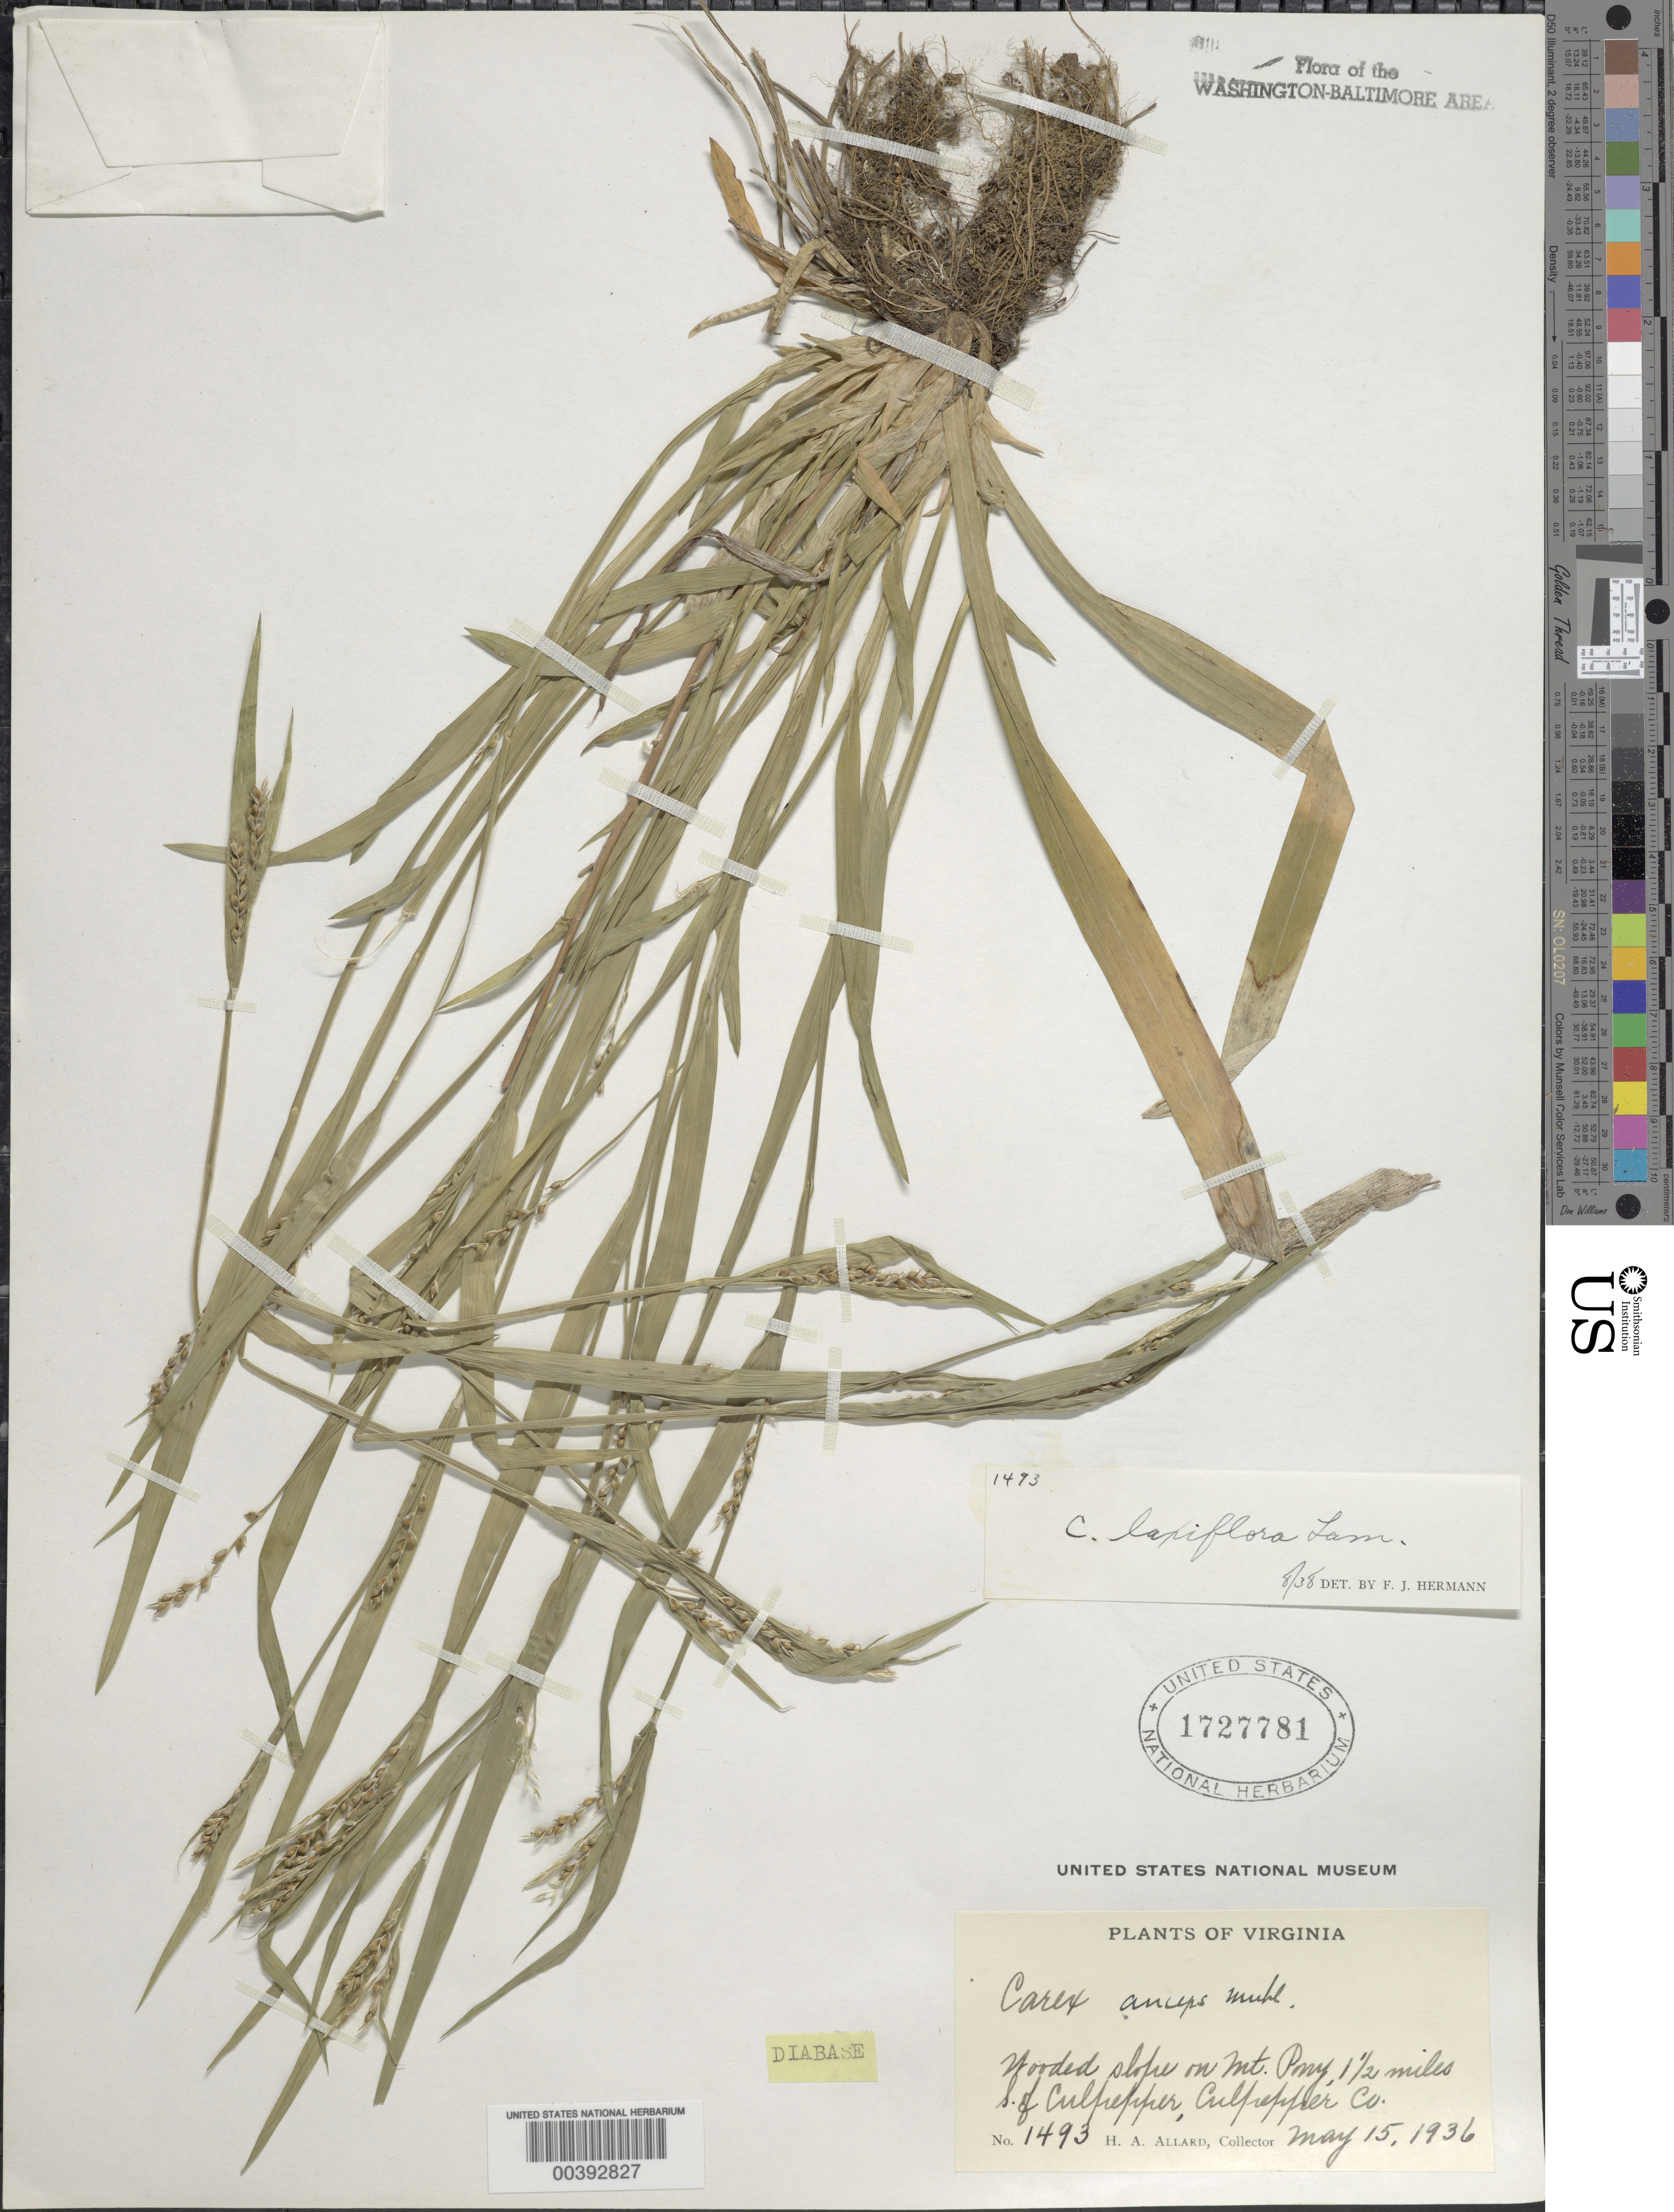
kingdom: Plantae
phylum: Tracheophyta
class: Liliopsida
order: Poales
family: Cyperaceae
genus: Carex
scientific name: Carex laxiflora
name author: Lam.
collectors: H. A. Allard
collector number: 1493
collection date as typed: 15 May 1936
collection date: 1936-05-15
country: United States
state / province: Virginia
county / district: Culpeper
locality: Mount Pony, south of Culpepper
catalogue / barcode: US 1727781